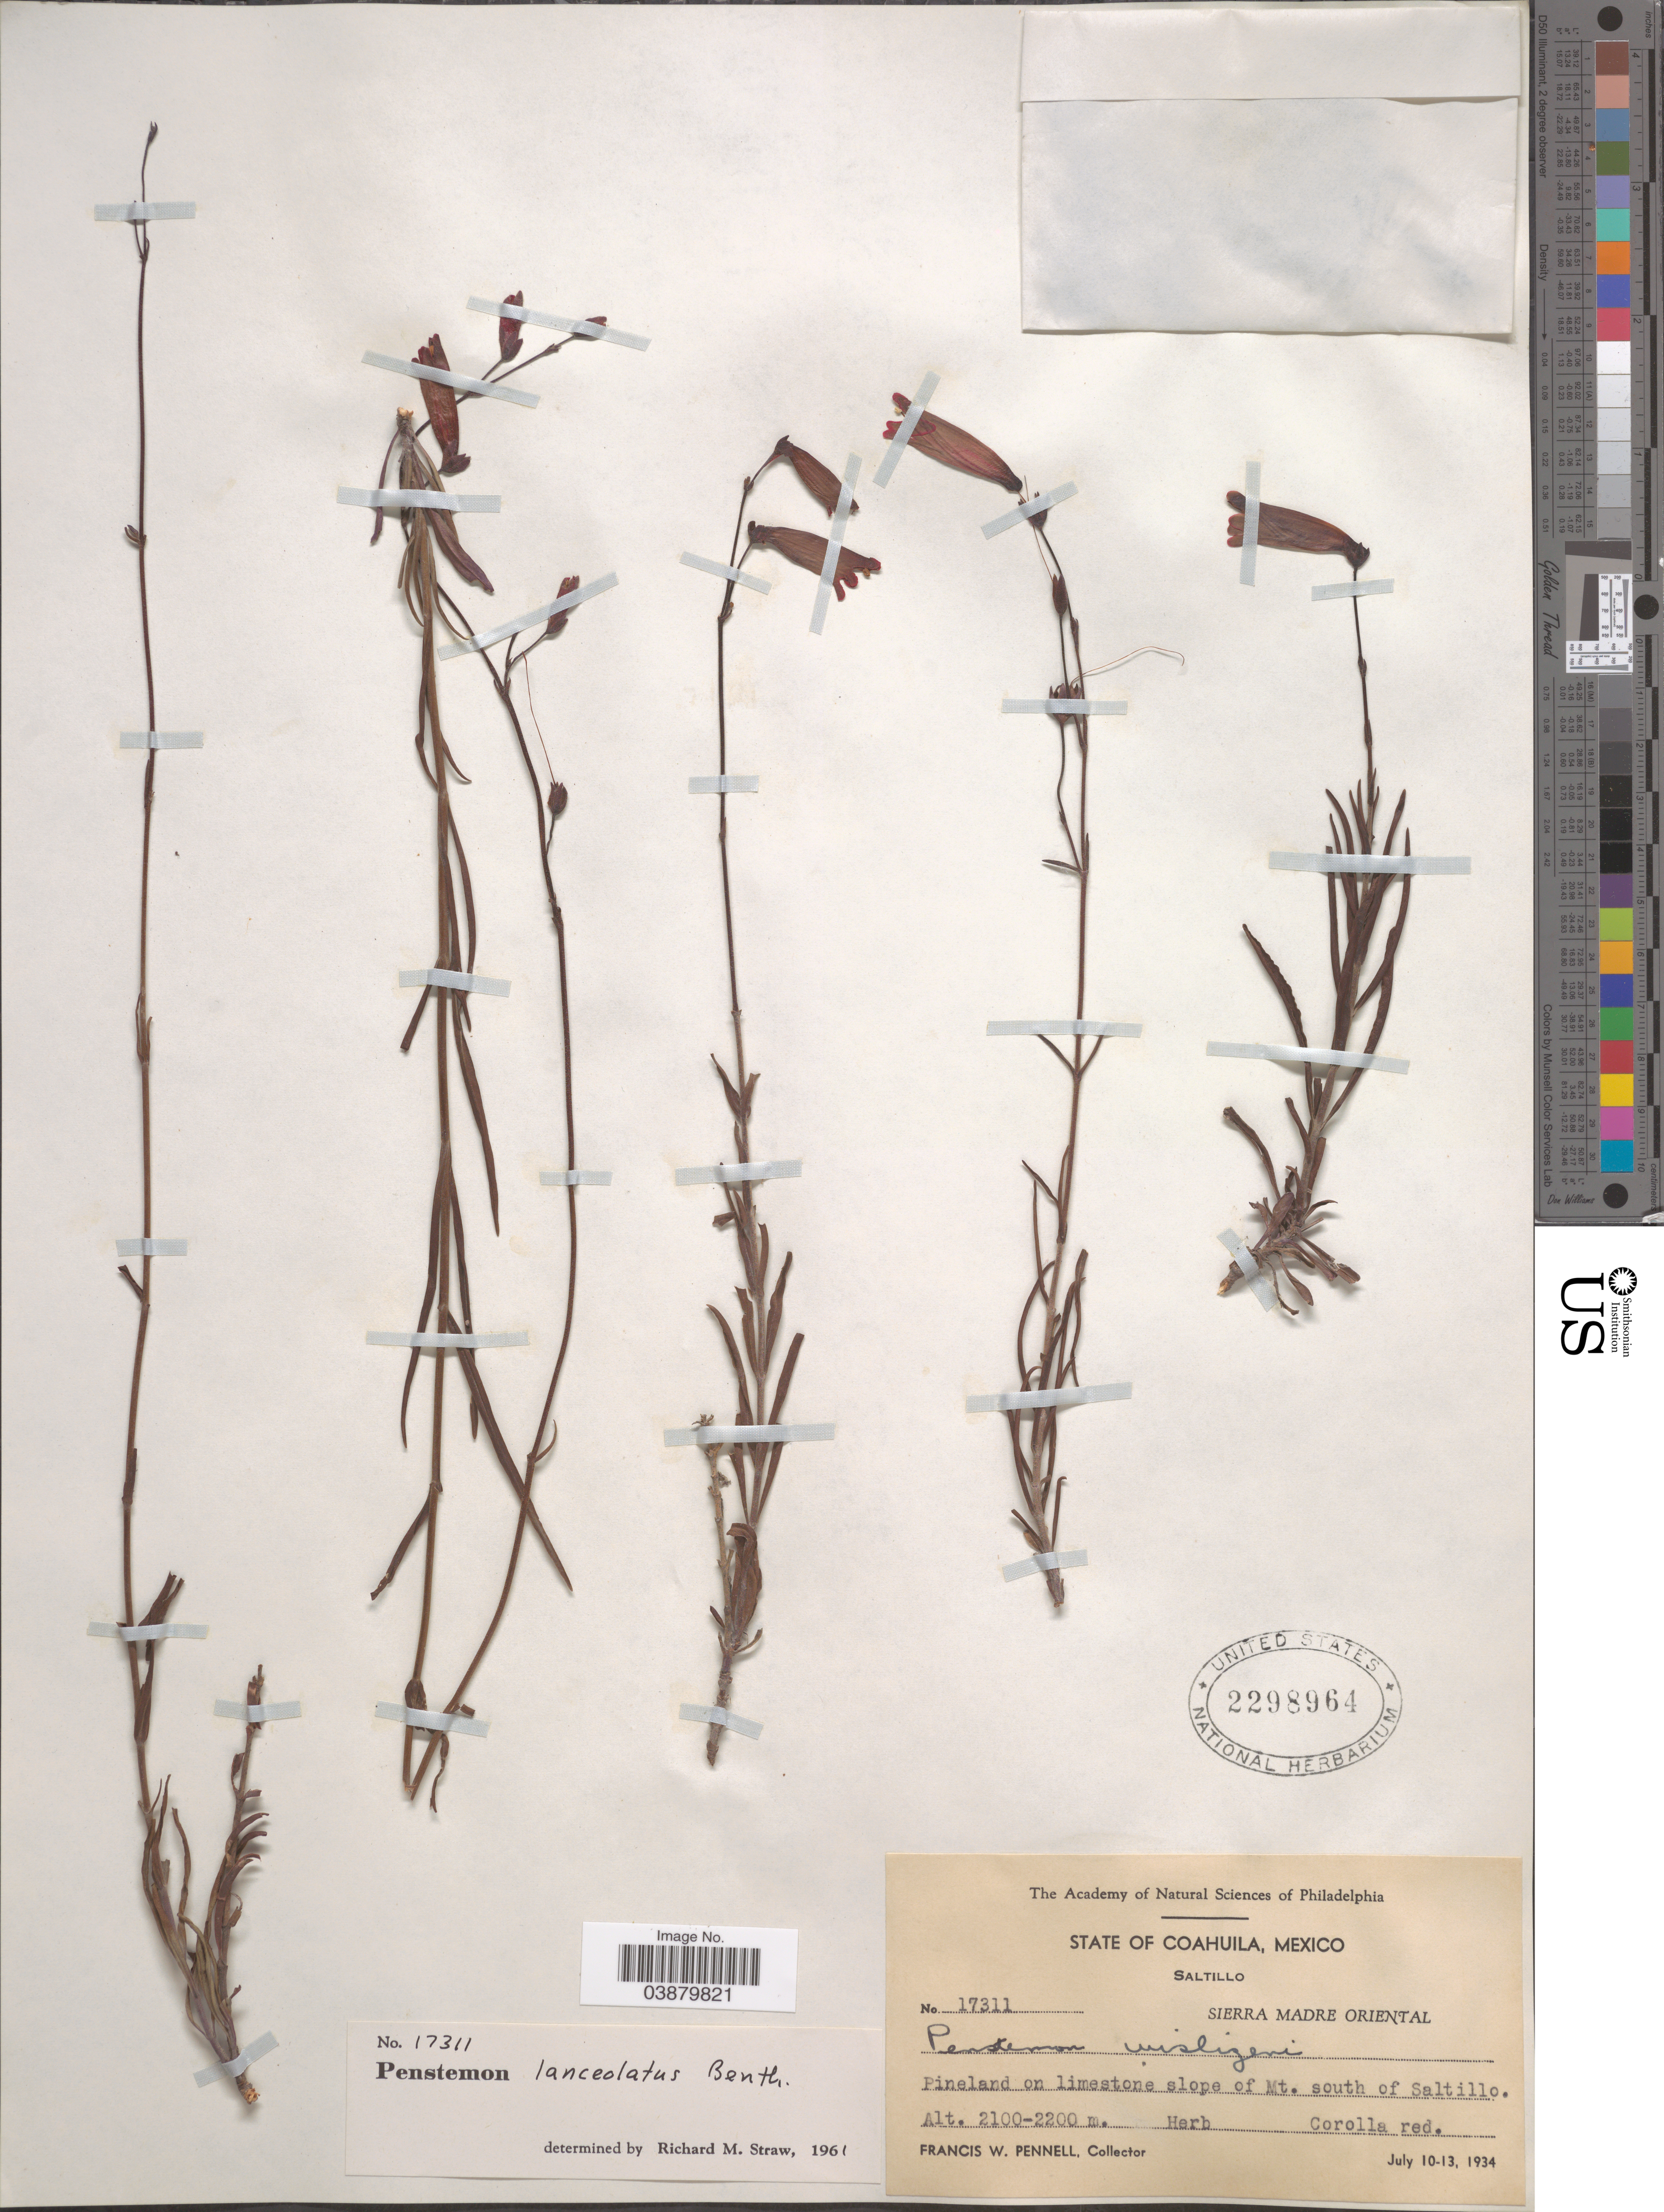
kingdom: Plantae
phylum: Tracheophyta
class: Magnoliopsida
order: Lamiales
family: Plantaginaceae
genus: Penstemon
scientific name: Penstemon lanceolatus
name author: Benth.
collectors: F. W. Pennell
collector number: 17311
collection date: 1934-07-10/1934-07-13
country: Mexico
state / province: Coahuila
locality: Saltillo. Sierra Madre Oriental. Pineland on limestone slope of Mt. south of Saltillo.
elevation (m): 2100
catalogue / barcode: US 2298964